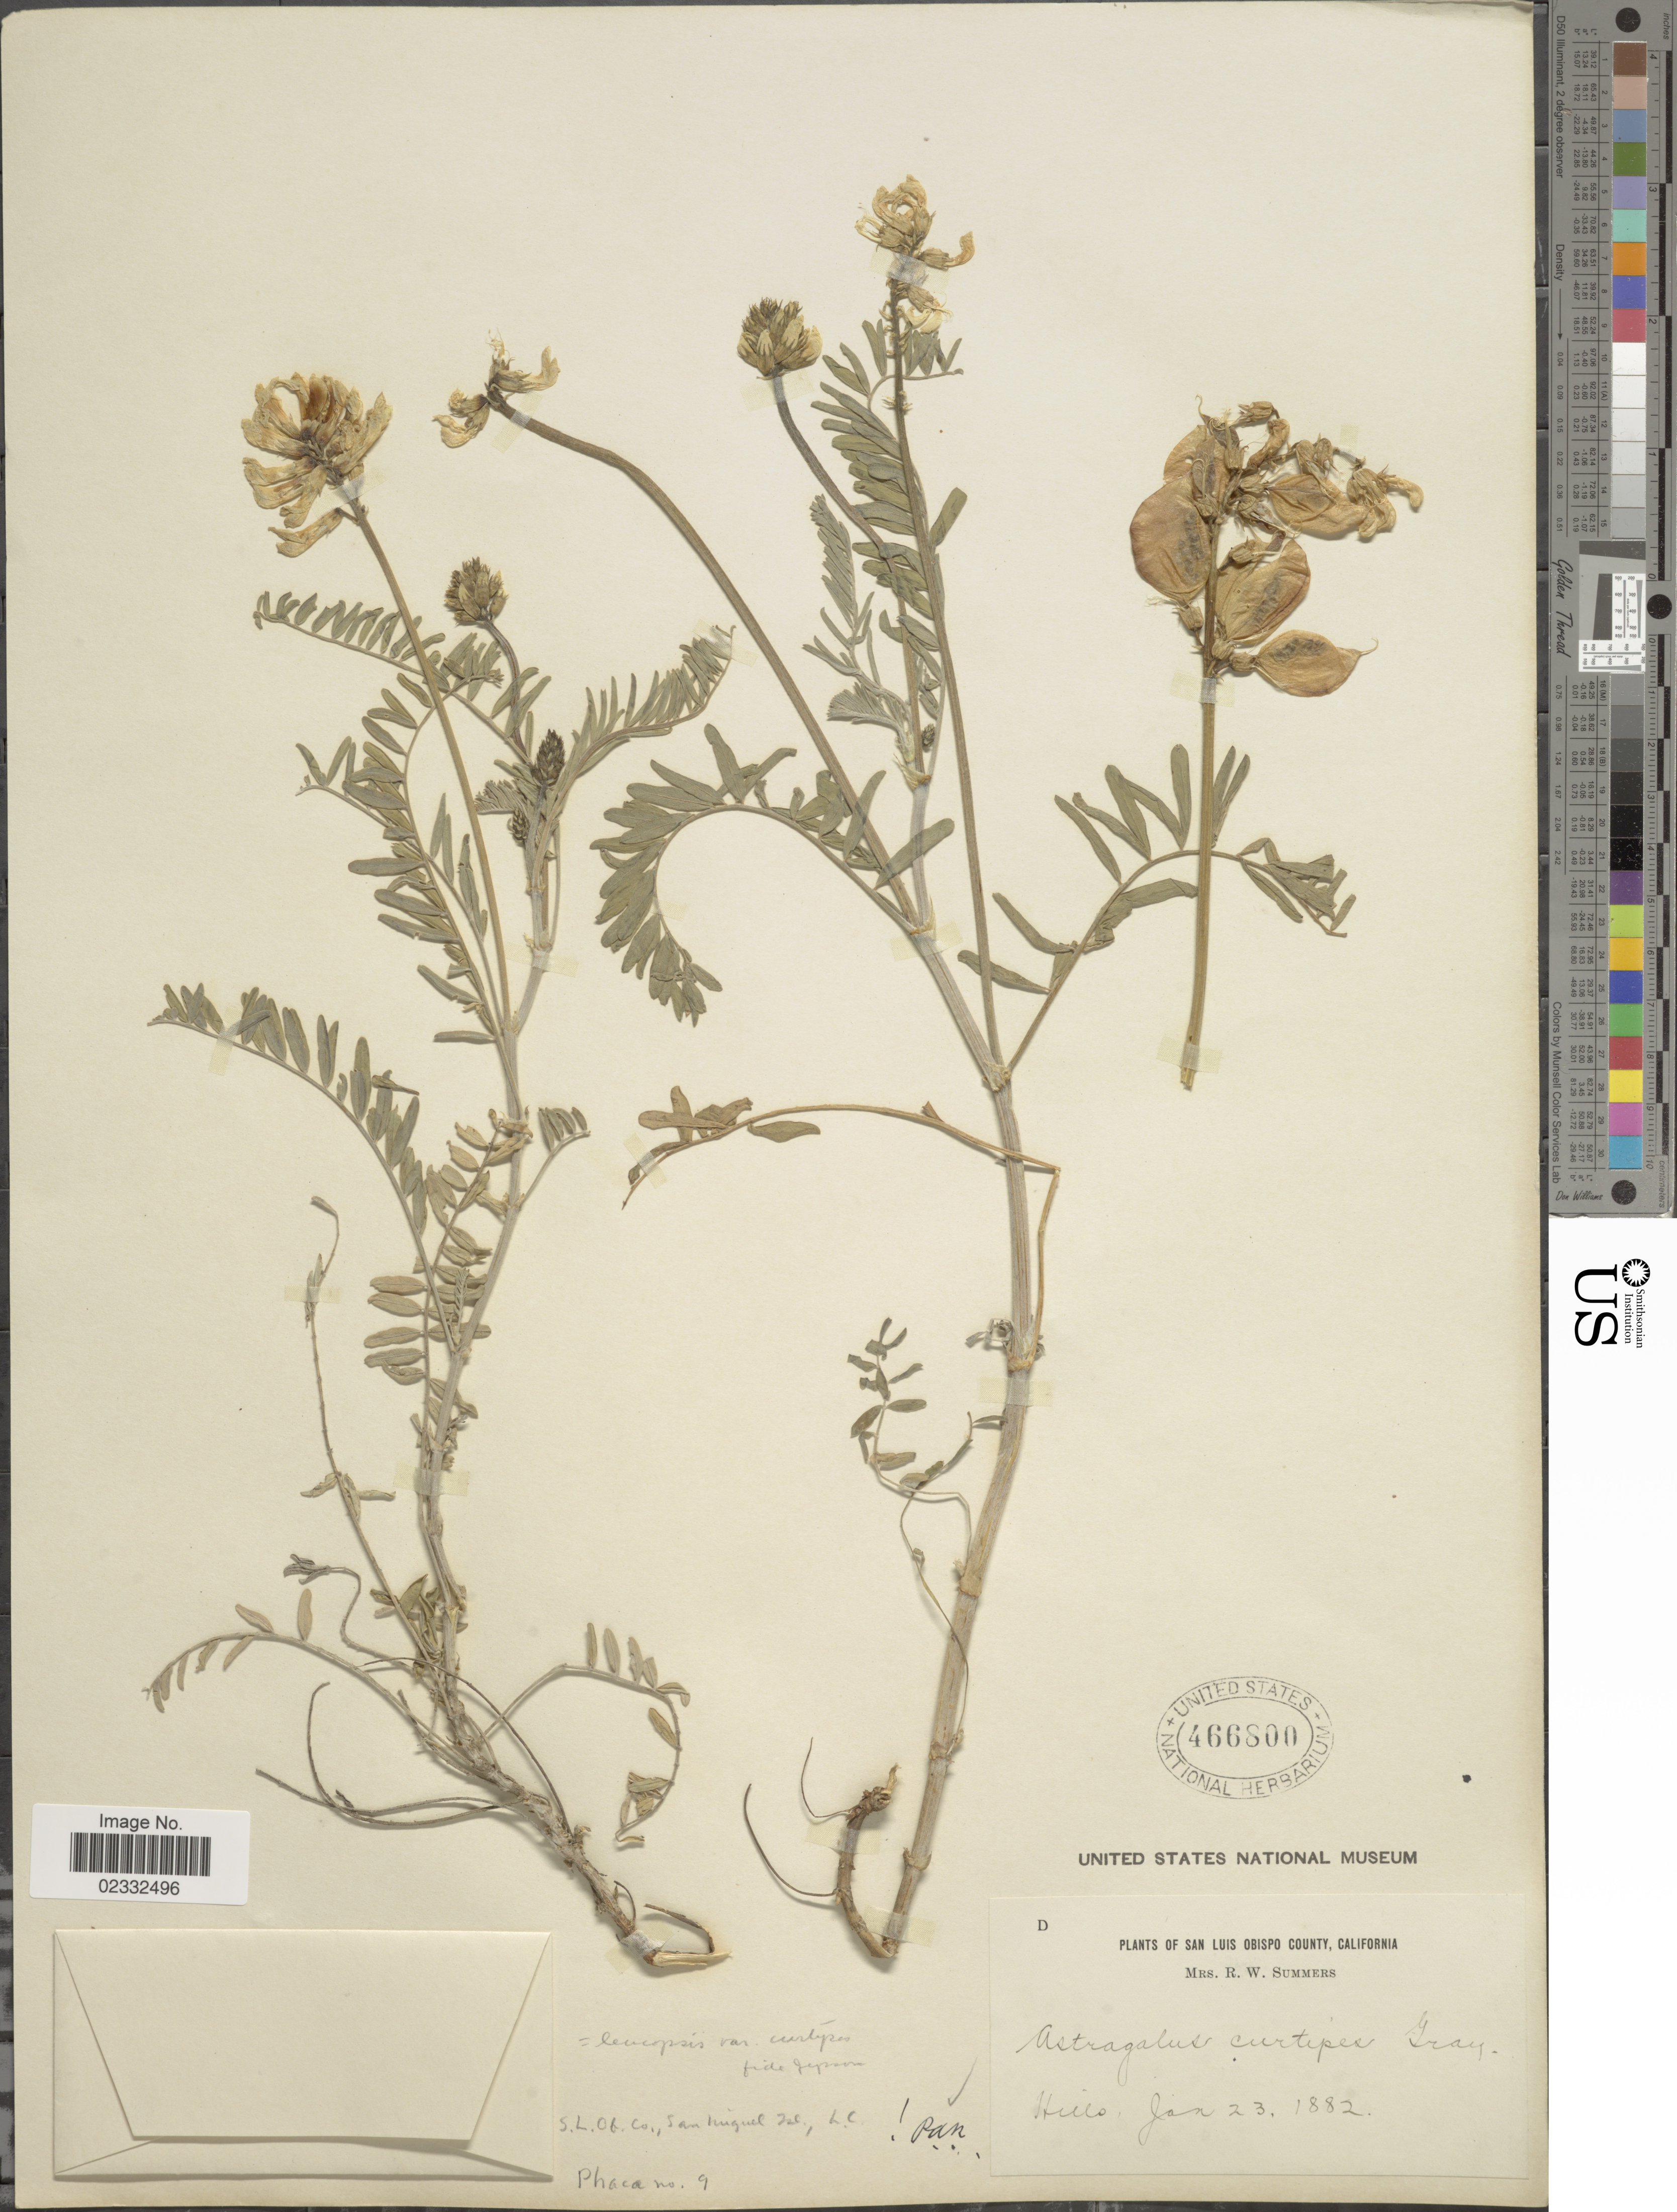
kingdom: Plantae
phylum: Tracheophyta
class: Magnoliopsida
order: Fabales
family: Fabaceae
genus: Astragalus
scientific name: Astragalus leucopsis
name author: (Torr.) Torr.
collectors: R. Summers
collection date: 1882-01-23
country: United States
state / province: California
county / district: San Luis Obispo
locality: San Luis Obispo County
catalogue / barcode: US 466800